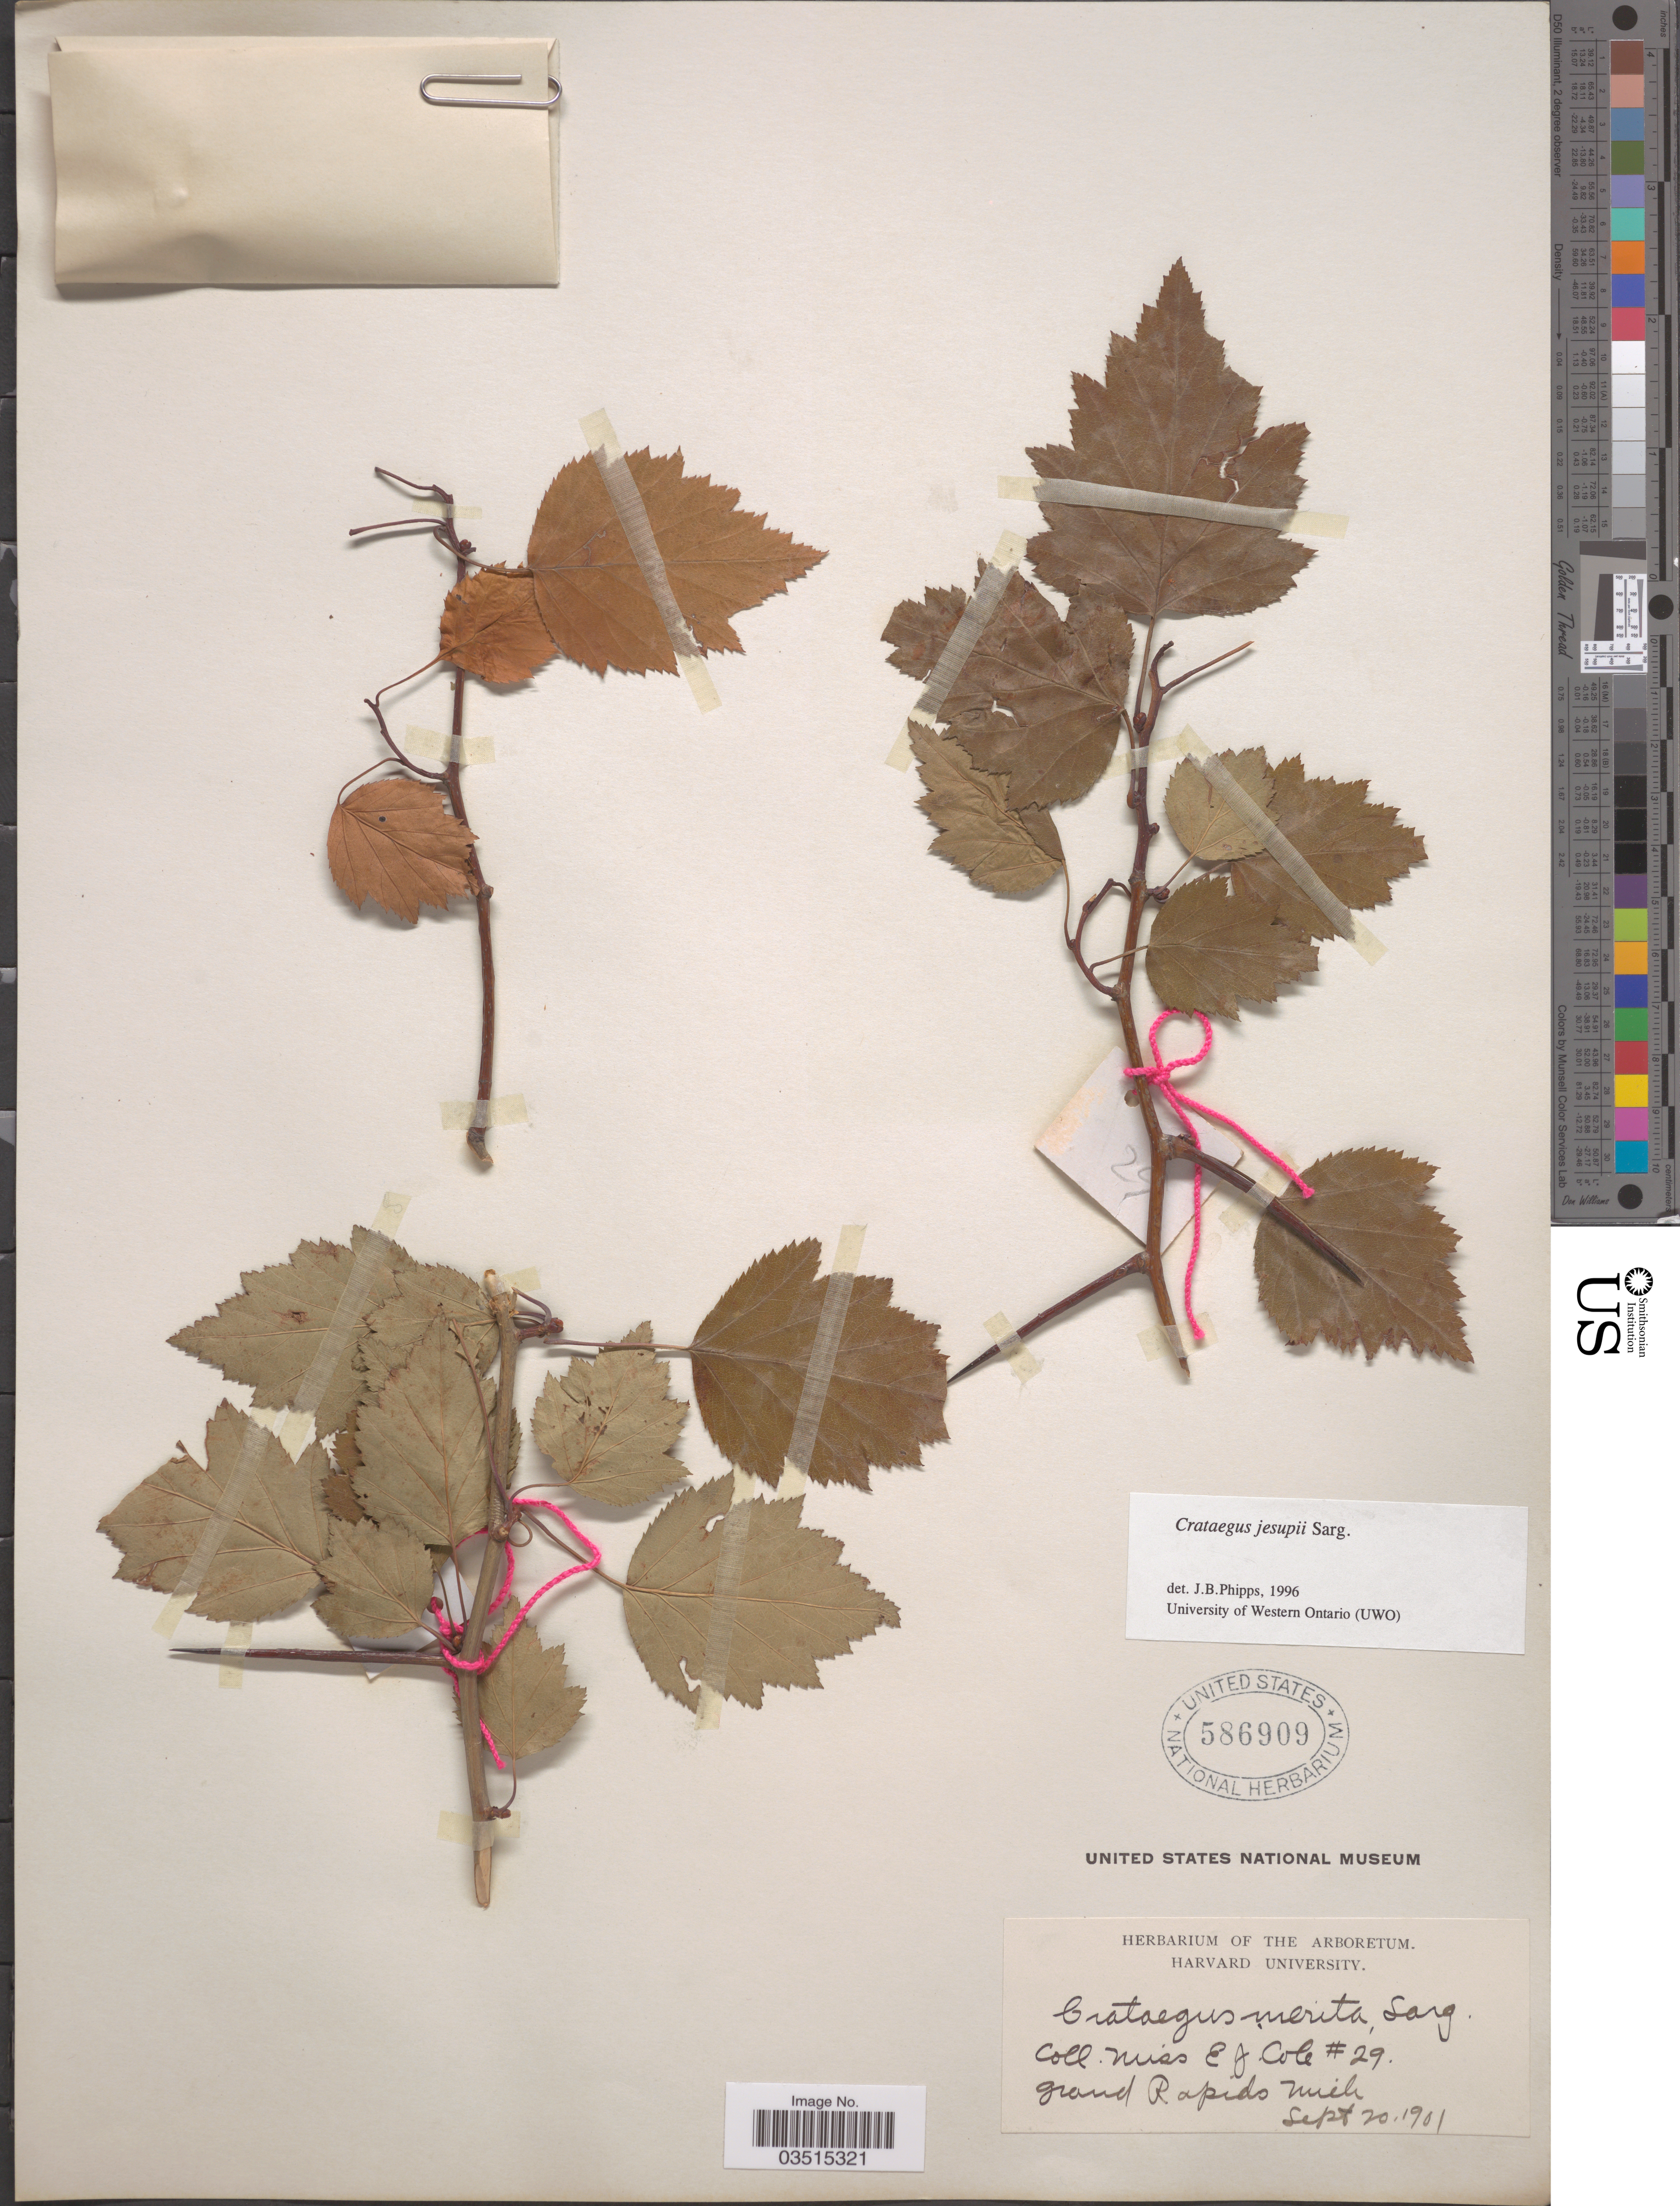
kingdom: Plantae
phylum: Tracheophyta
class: Magnoliopsida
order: Rosales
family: Rosaceae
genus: Crataegus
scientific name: Crataegus jesupii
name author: Sarg.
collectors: E. Cole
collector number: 29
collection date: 1901-09-20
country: United States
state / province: Michigan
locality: Grand Rapids.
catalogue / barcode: US 586909